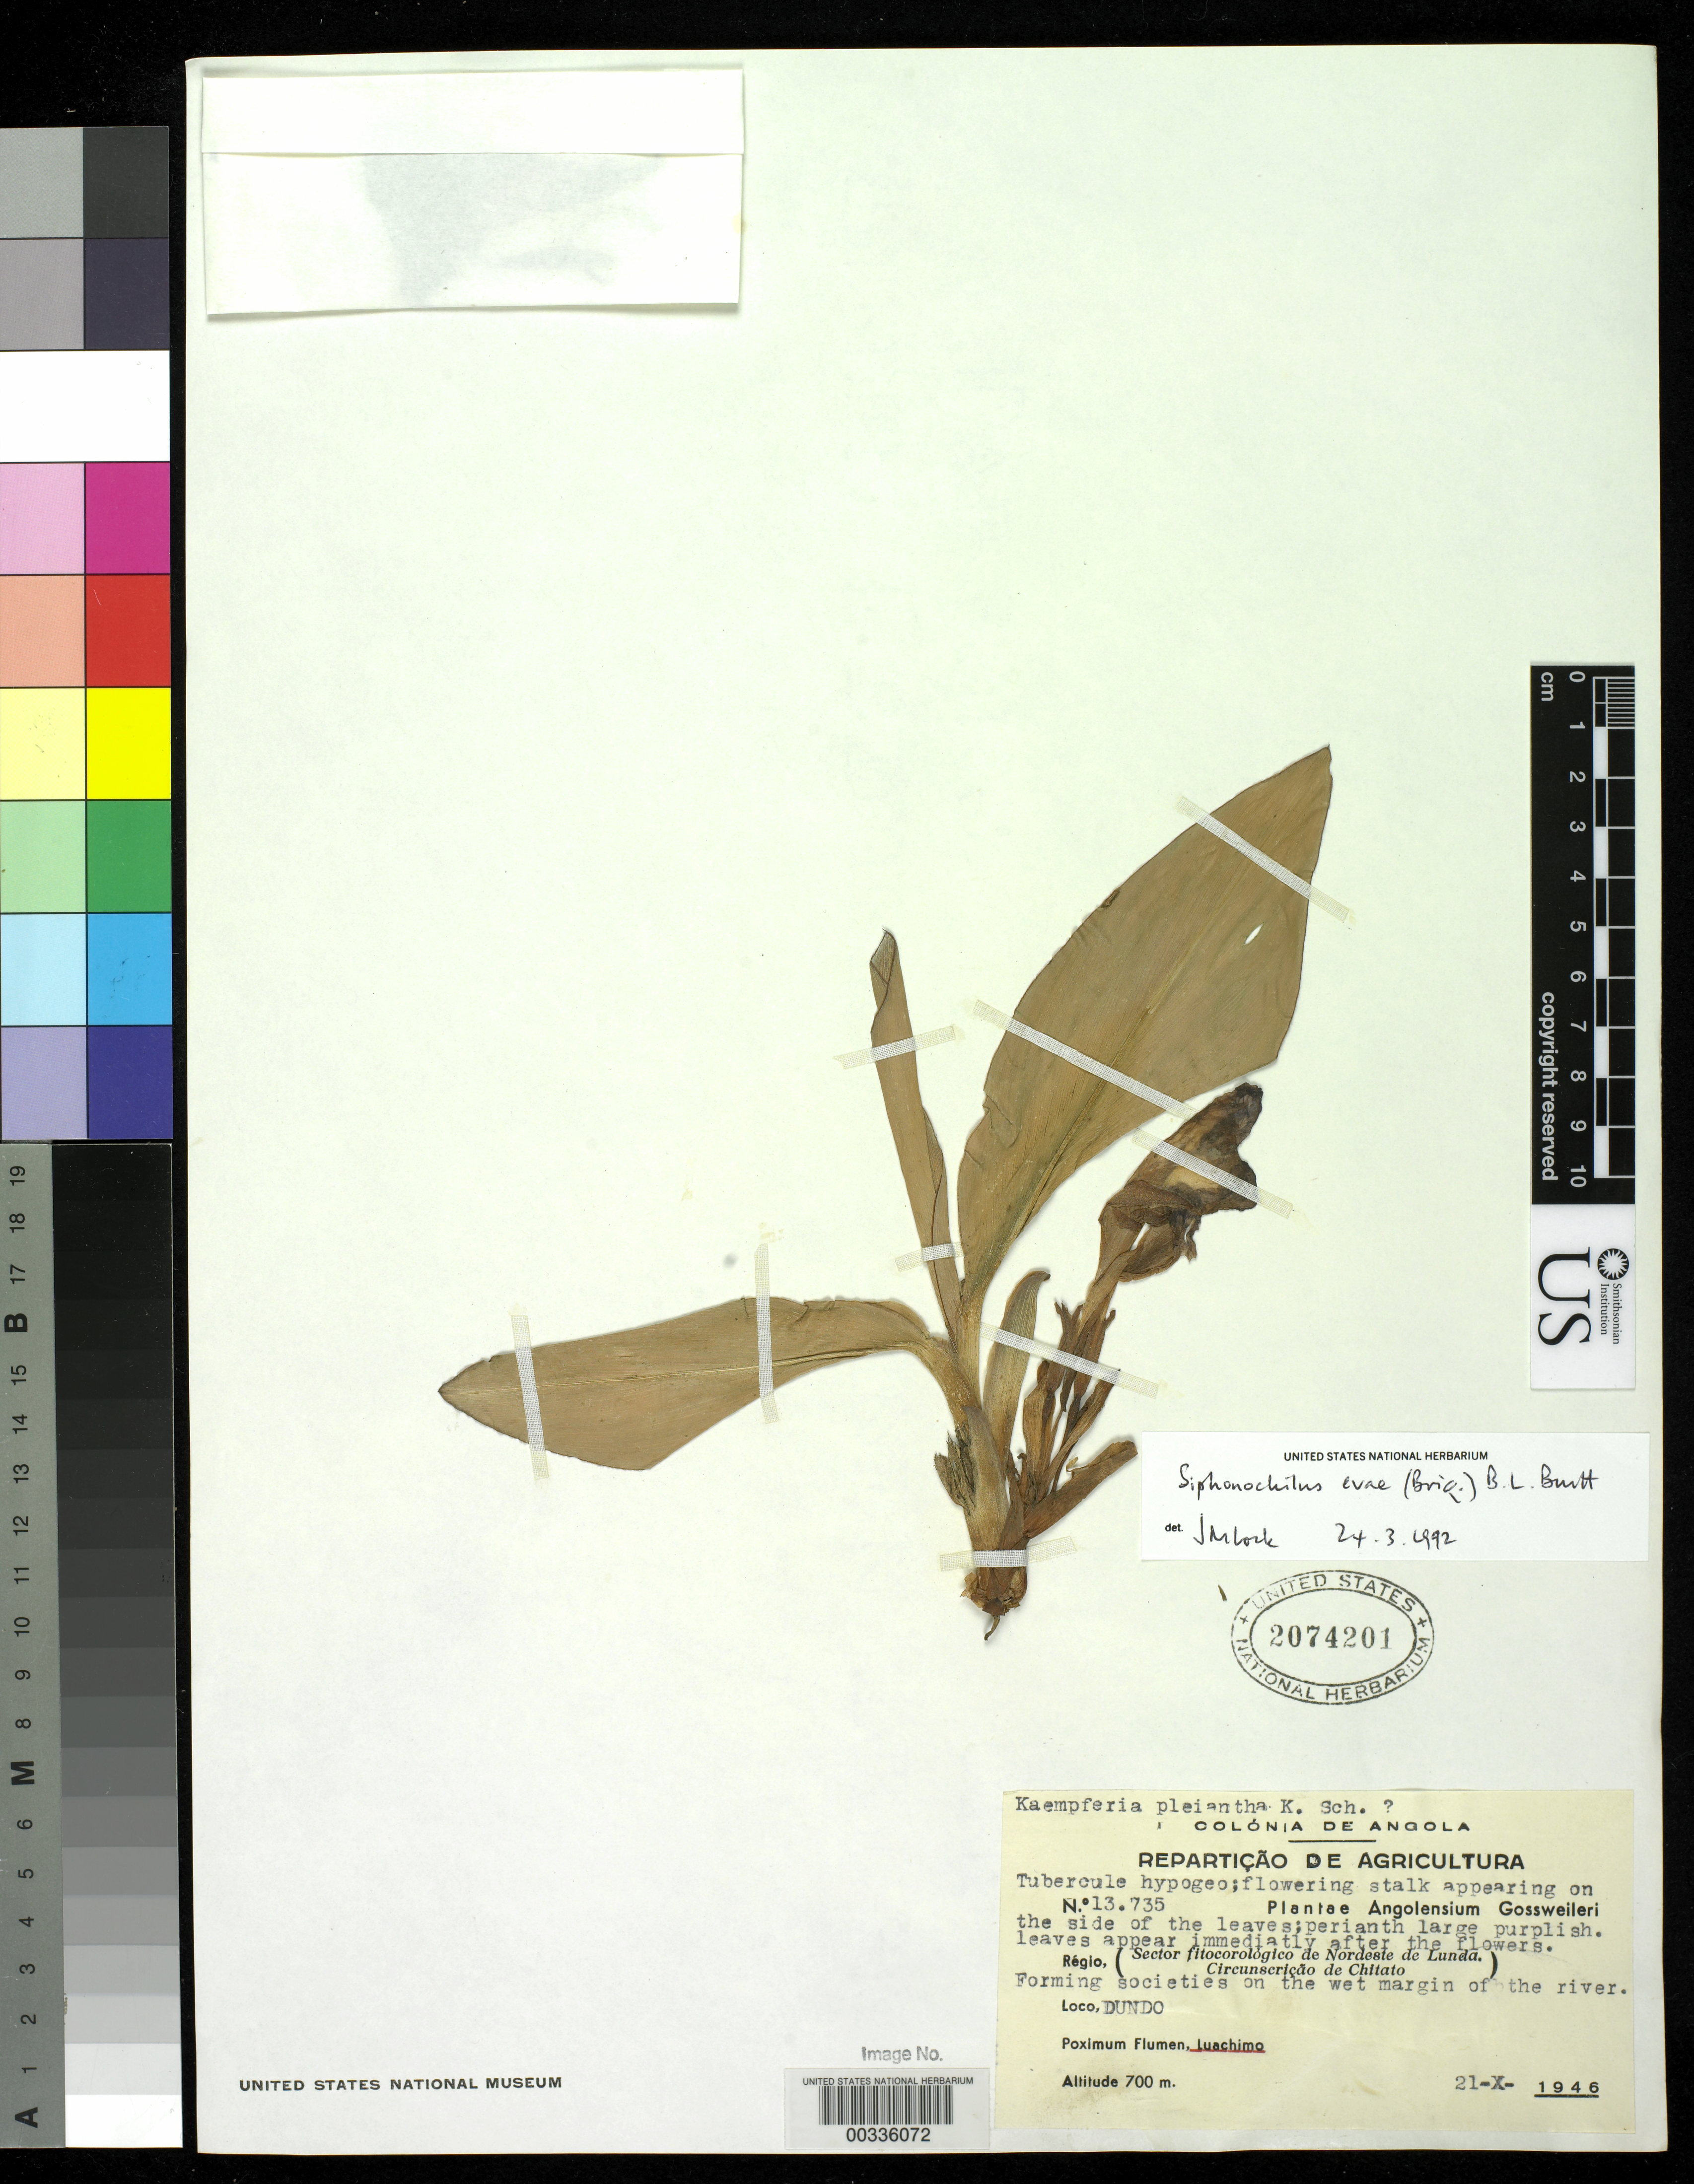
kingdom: Plantae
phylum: Tracheophyta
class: Liliopsida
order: Zingiberales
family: Zingiberaceae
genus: Siphonochilus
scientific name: Siphonochilus evae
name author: (Briq.) B.L. Burtt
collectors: F. Gossweiler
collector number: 13735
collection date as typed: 21 Oct 1946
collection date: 1946-10-21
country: Angola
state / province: Lunda Norte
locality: Dundo, poximum flumen, Luachimo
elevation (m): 700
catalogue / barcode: US 2074201